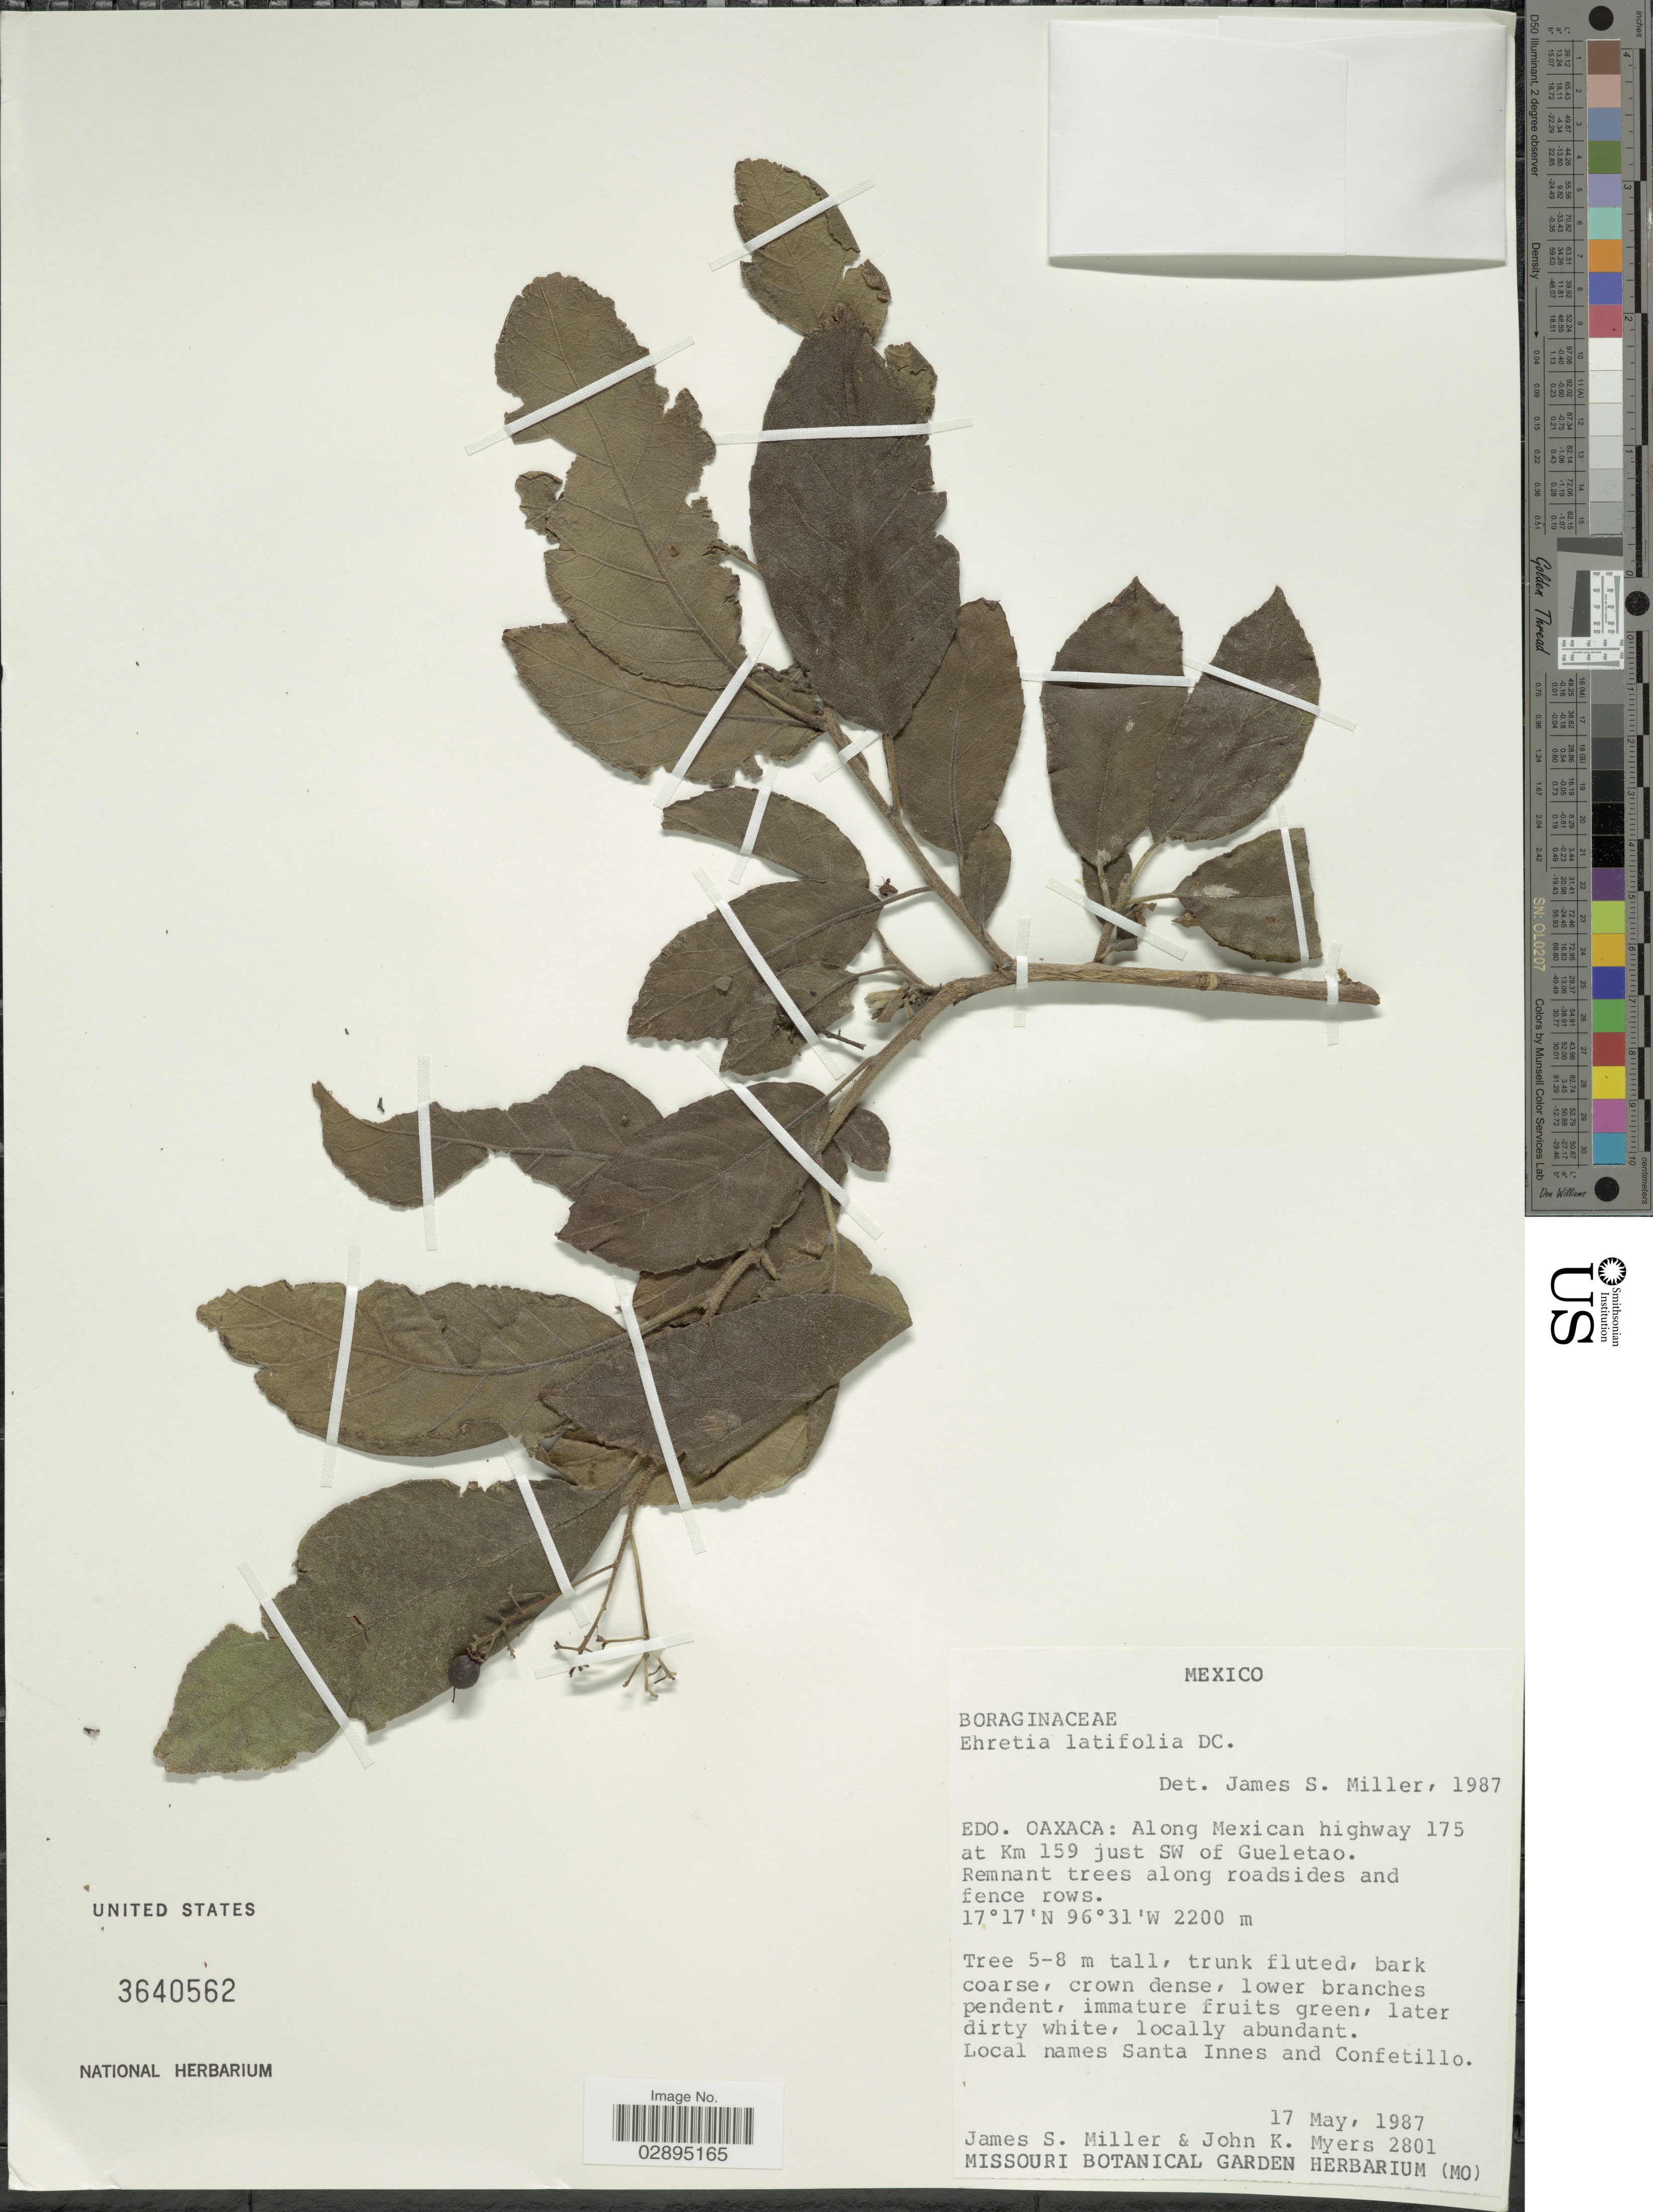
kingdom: Plantae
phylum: Tracheophyta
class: Magnoliopsida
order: Boraginales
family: Ehretiaceae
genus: Ehretia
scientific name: Ehretia latifolia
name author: DC.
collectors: J. S. Miller & J. Myers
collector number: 2801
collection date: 1987-05-17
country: Mexico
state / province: Oaxaca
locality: Edo. Oaxaca: Along Mexican highway 175 at Km 159 just SW of Gueletao.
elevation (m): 2200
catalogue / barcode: US 3640562